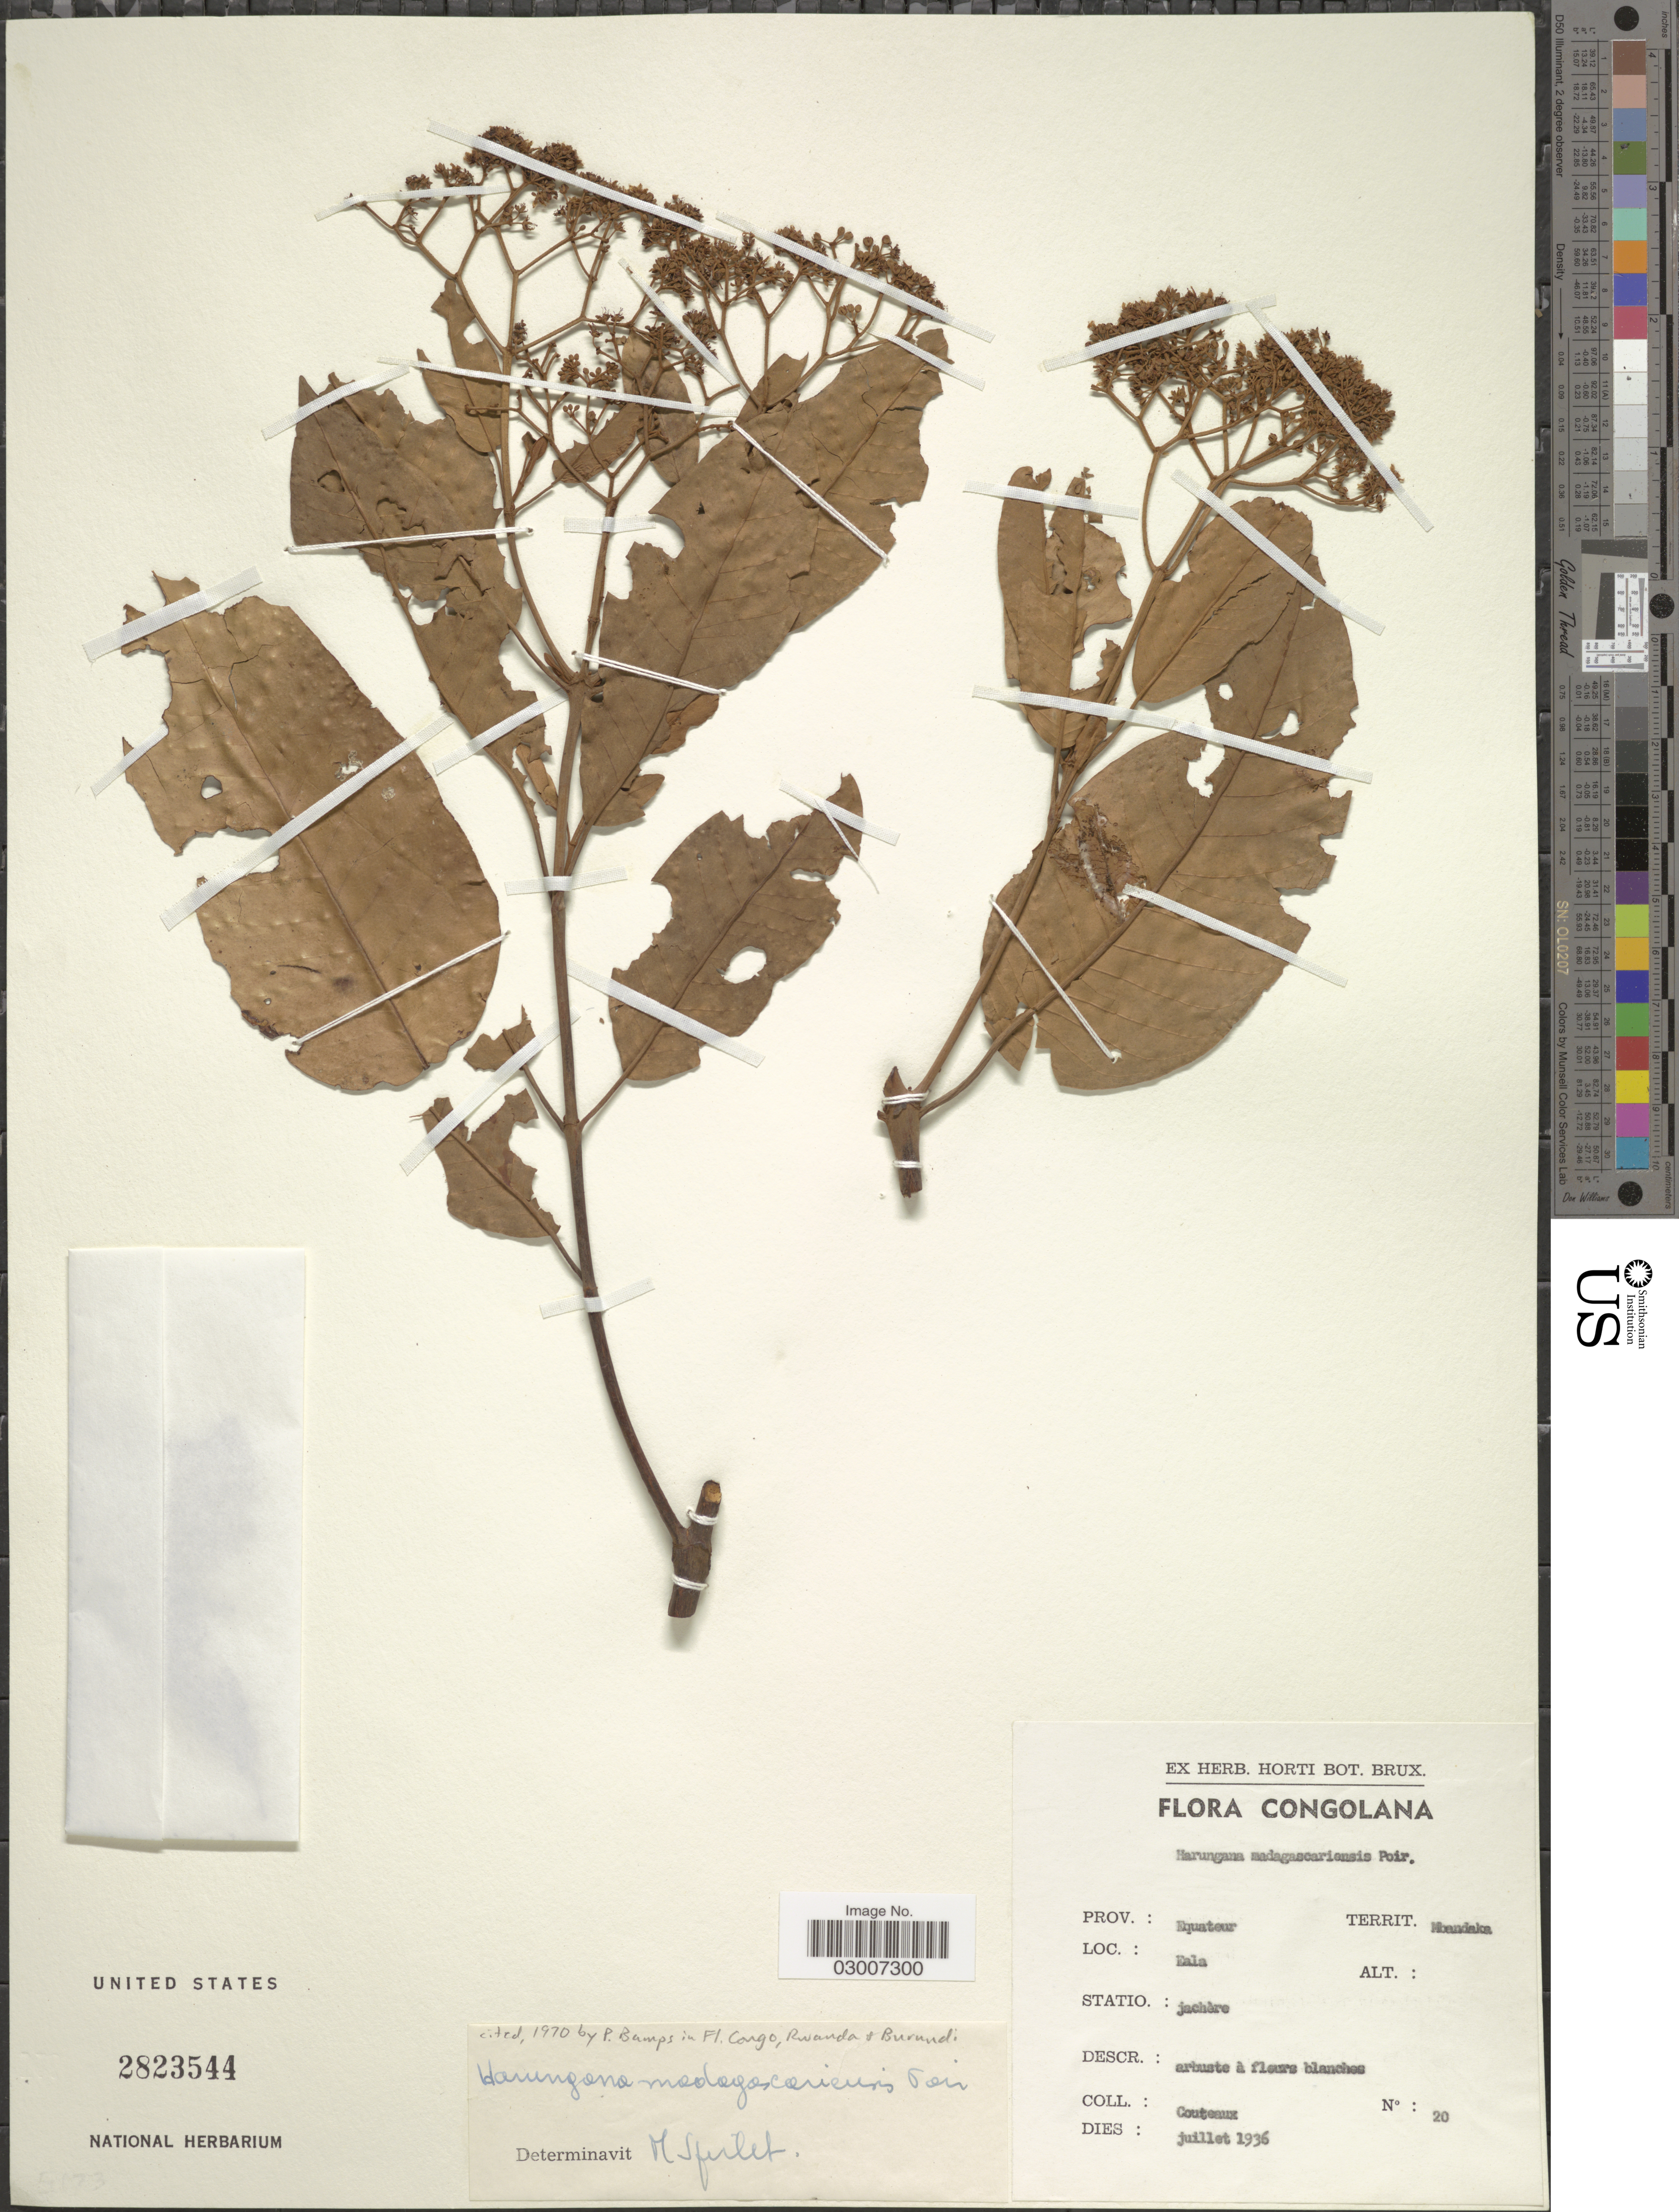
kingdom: Plantae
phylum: Tracheophyta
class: Magnoliopsida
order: Malpighiales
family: Hypericaceae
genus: Harungana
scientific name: Harungana madagascariensis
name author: Lam. ex Poir.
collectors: -. Couteaux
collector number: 20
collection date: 1936-07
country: Congo, Democratic Republic of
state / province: Equateur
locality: Prov.: Equateur. Territ. Mbandaka. Eala.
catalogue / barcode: US 2823544